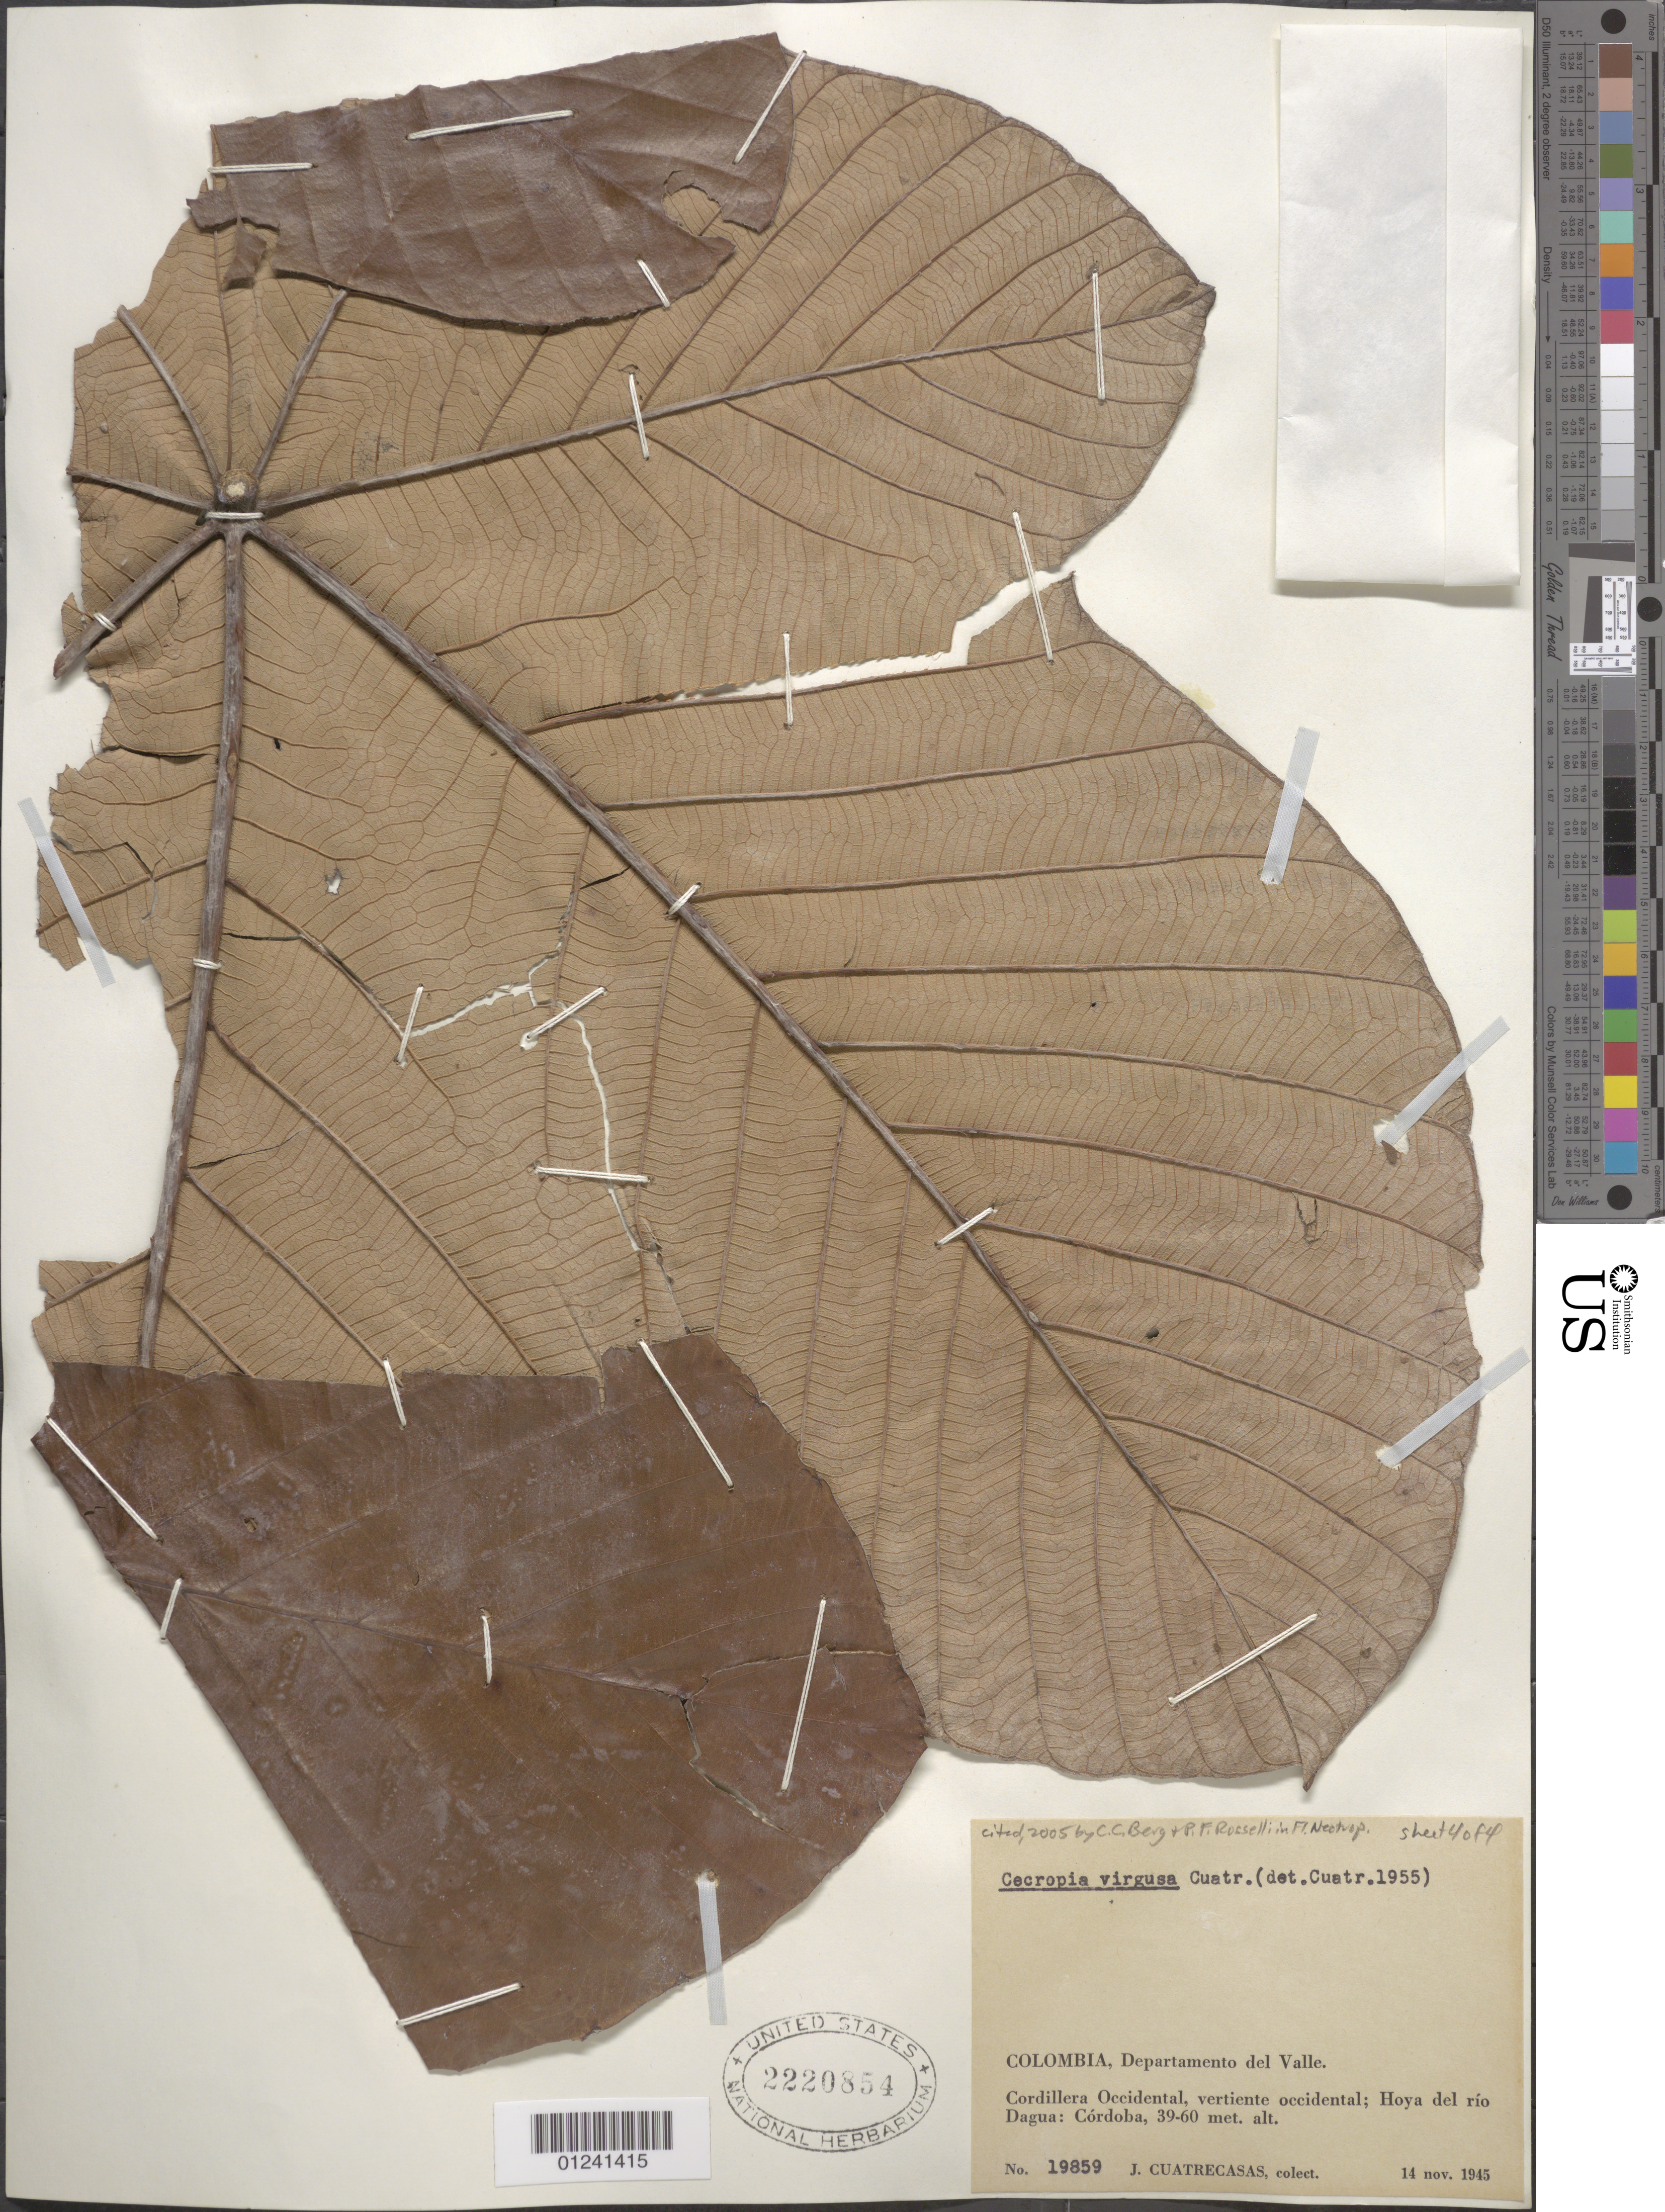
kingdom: Plantae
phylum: Tracheophyta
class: Magnoliopsida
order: Rosales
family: Urticaceae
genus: Cecropia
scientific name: Cecropia virgusa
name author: Cuatrec.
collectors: J. Cuatrecasas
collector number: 19859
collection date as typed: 14 Nov 1945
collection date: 1945-11-14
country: Colombia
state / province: Valle del Cauca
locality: Hoya del Rio Dagua, Cordoba.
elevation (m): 39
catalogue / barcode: US 2220854